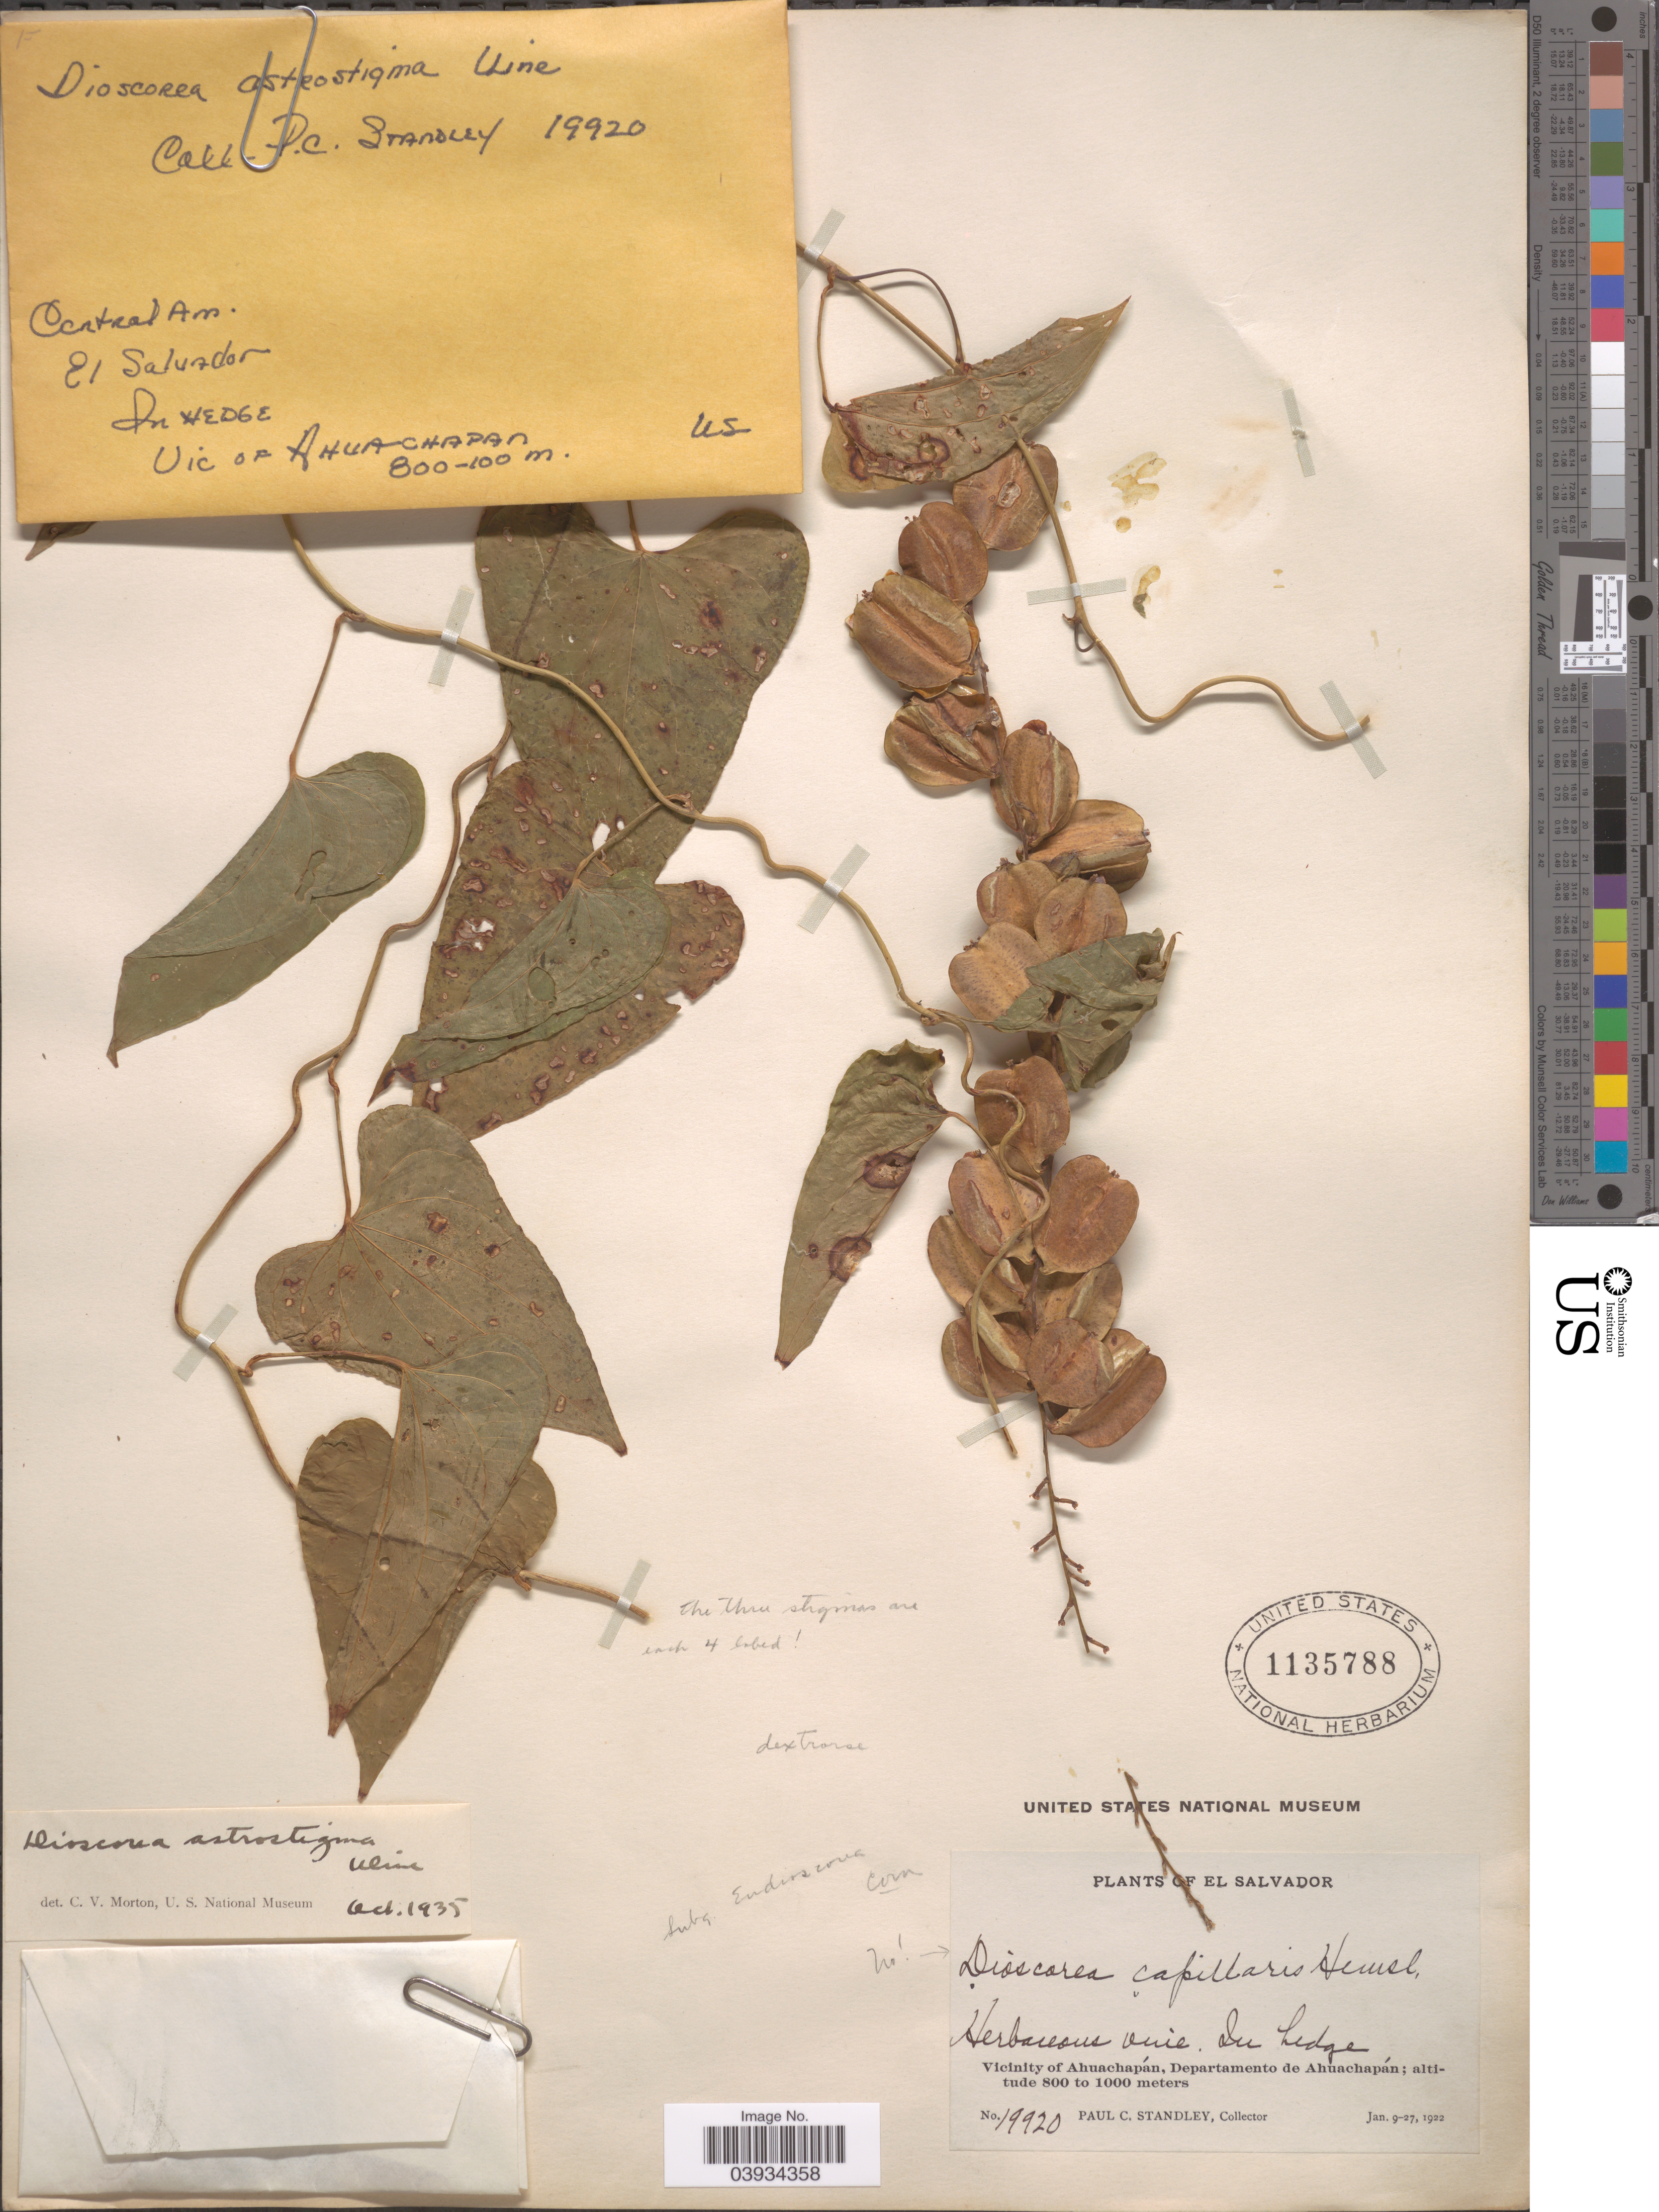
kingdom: Plantae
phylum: Tracheophyta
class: Liliopsida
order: Dioscoreales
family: Dioscoreaceae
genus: Dioscorea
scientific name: Dioscorea astrostigma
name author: Uline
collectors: P. C. Standley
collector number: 19920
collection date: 1922-01-09/1922-01-27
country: El Salvador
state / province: Ahuachapan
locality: Vicinity of Ahuachapán, Departamento de Ahuachapán.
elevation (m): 800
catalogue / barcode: US 1135788